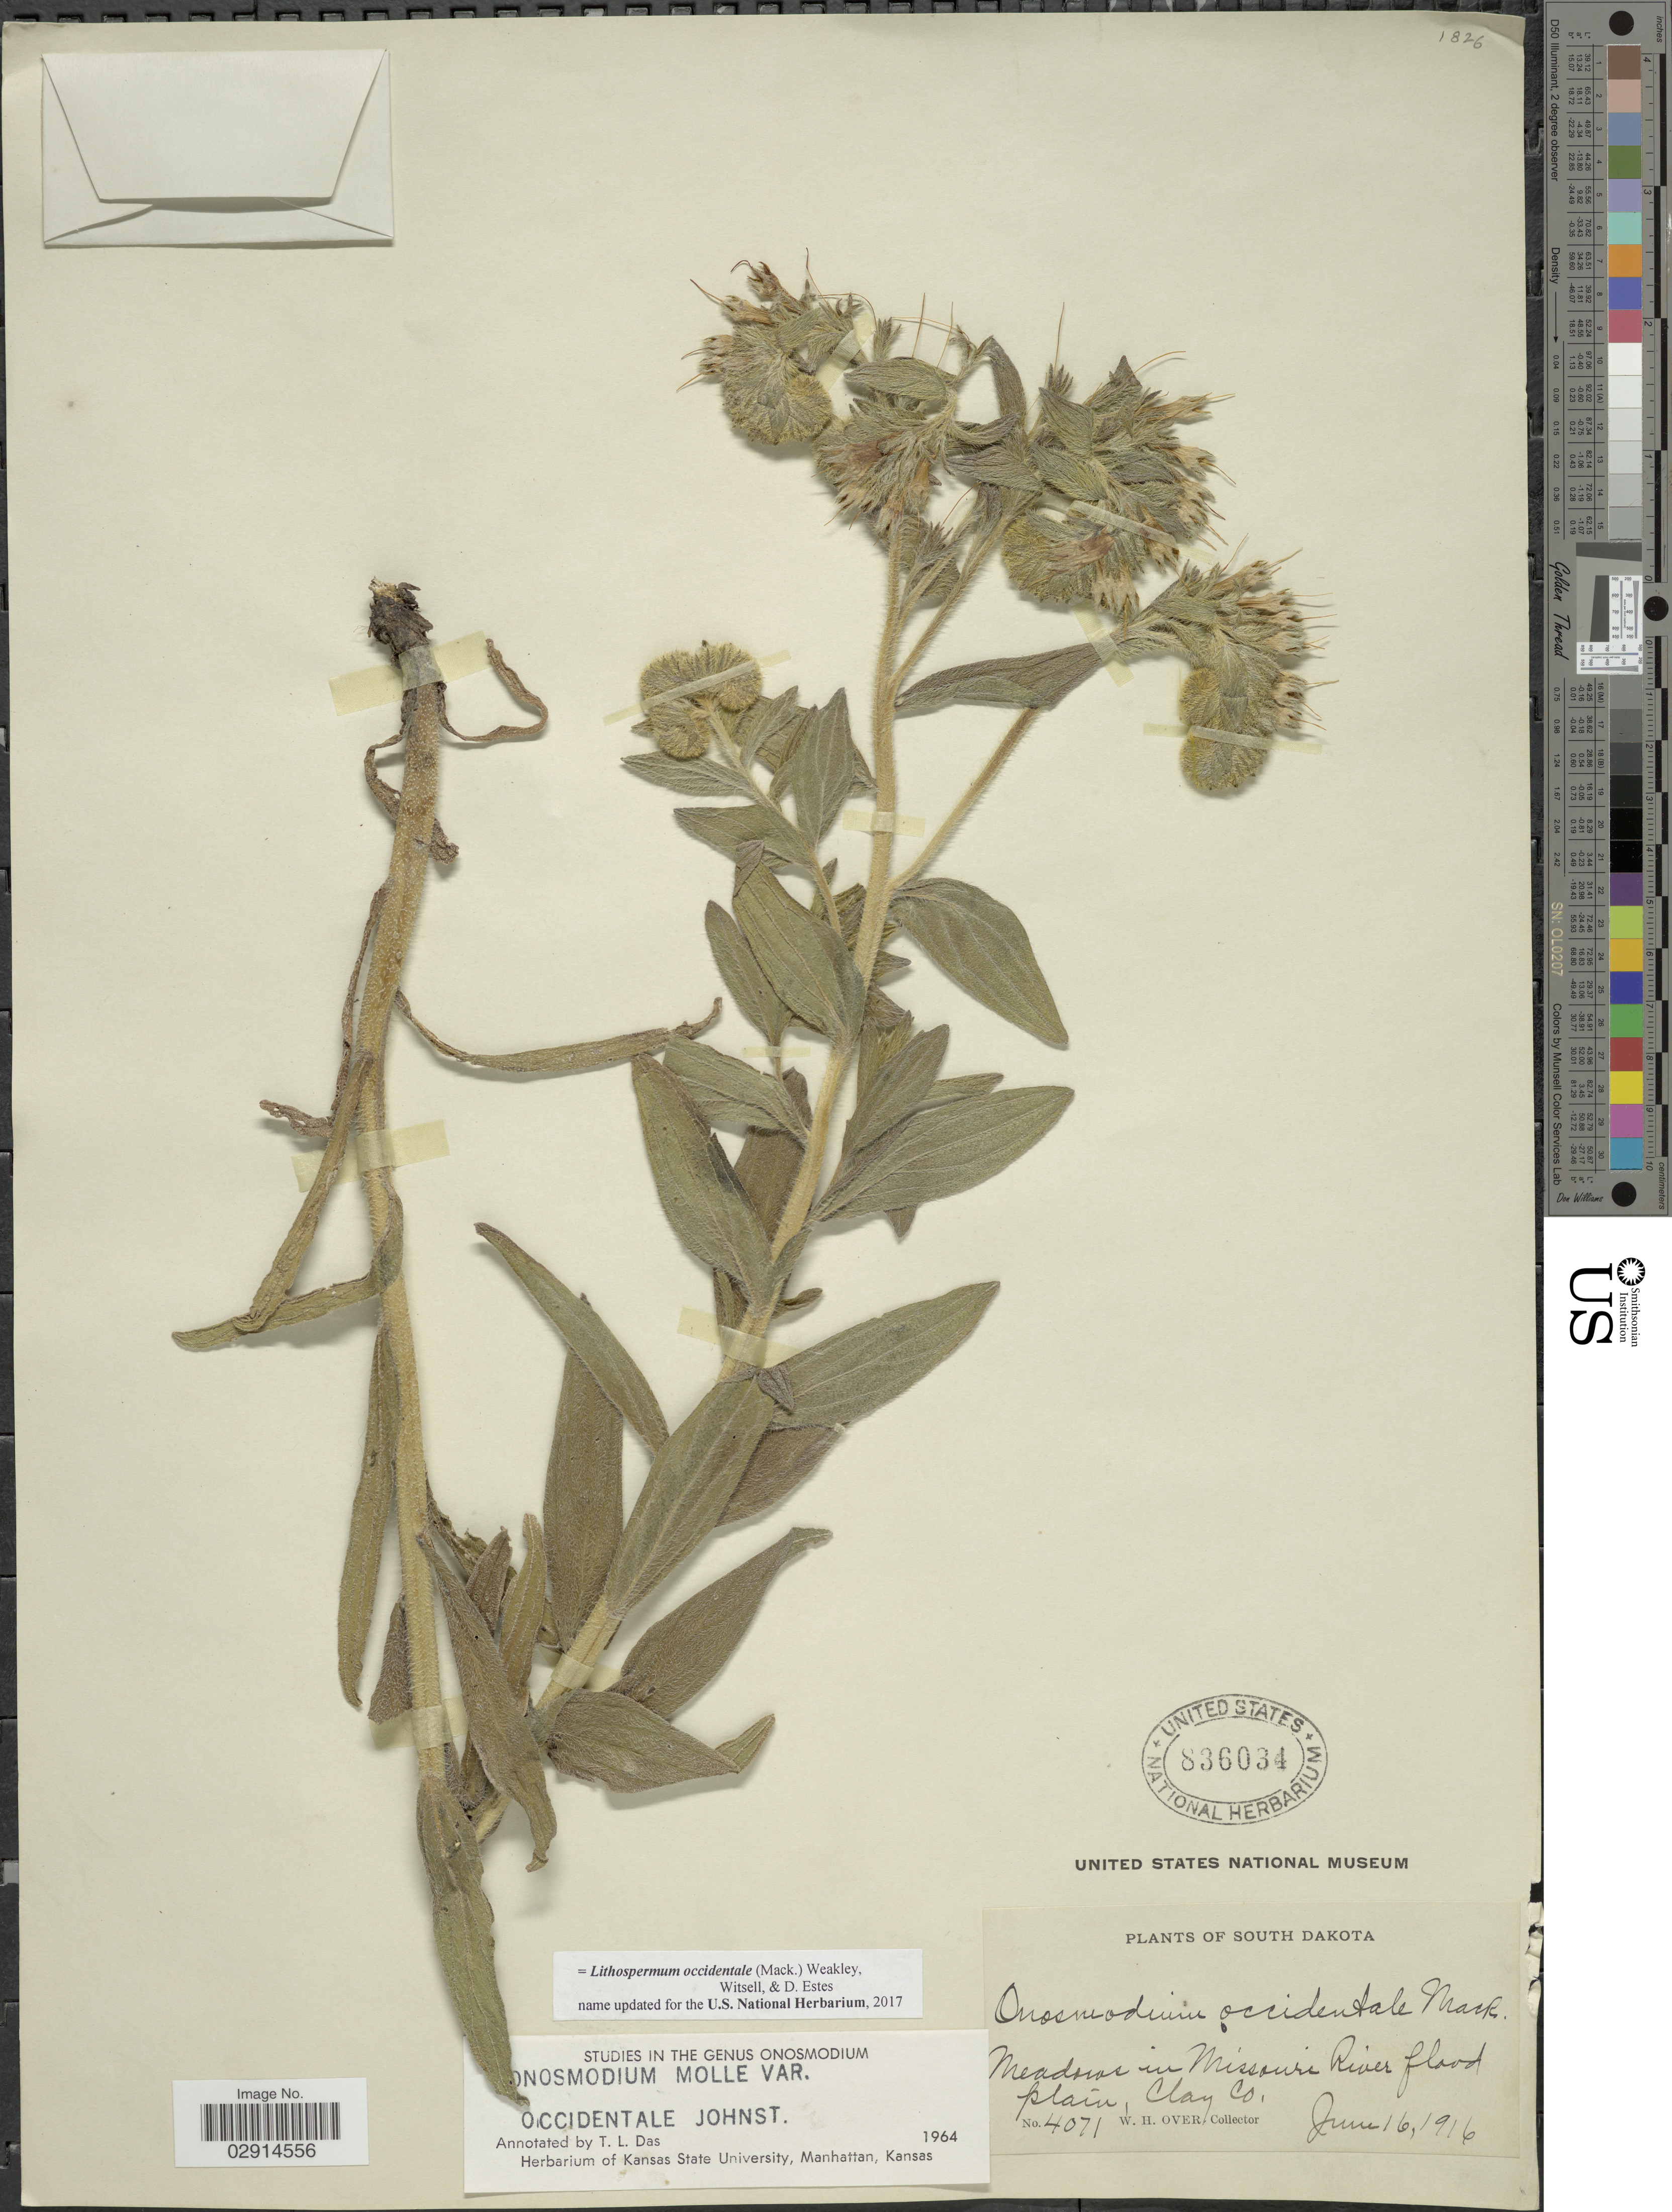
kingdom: Plantae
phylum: Tracheophyta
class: Magnoliopsida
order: Boraginales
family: Boraginaceae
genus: Lithospermum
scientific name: Lithospermum occidentale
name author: (Mack.) Weakley et al.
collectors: W. Over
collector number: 4071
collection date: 1916-06-16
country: United States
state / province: South Dakota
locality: Meadows in Missouri River flood plain, Clay Co.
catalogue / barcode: US 836034